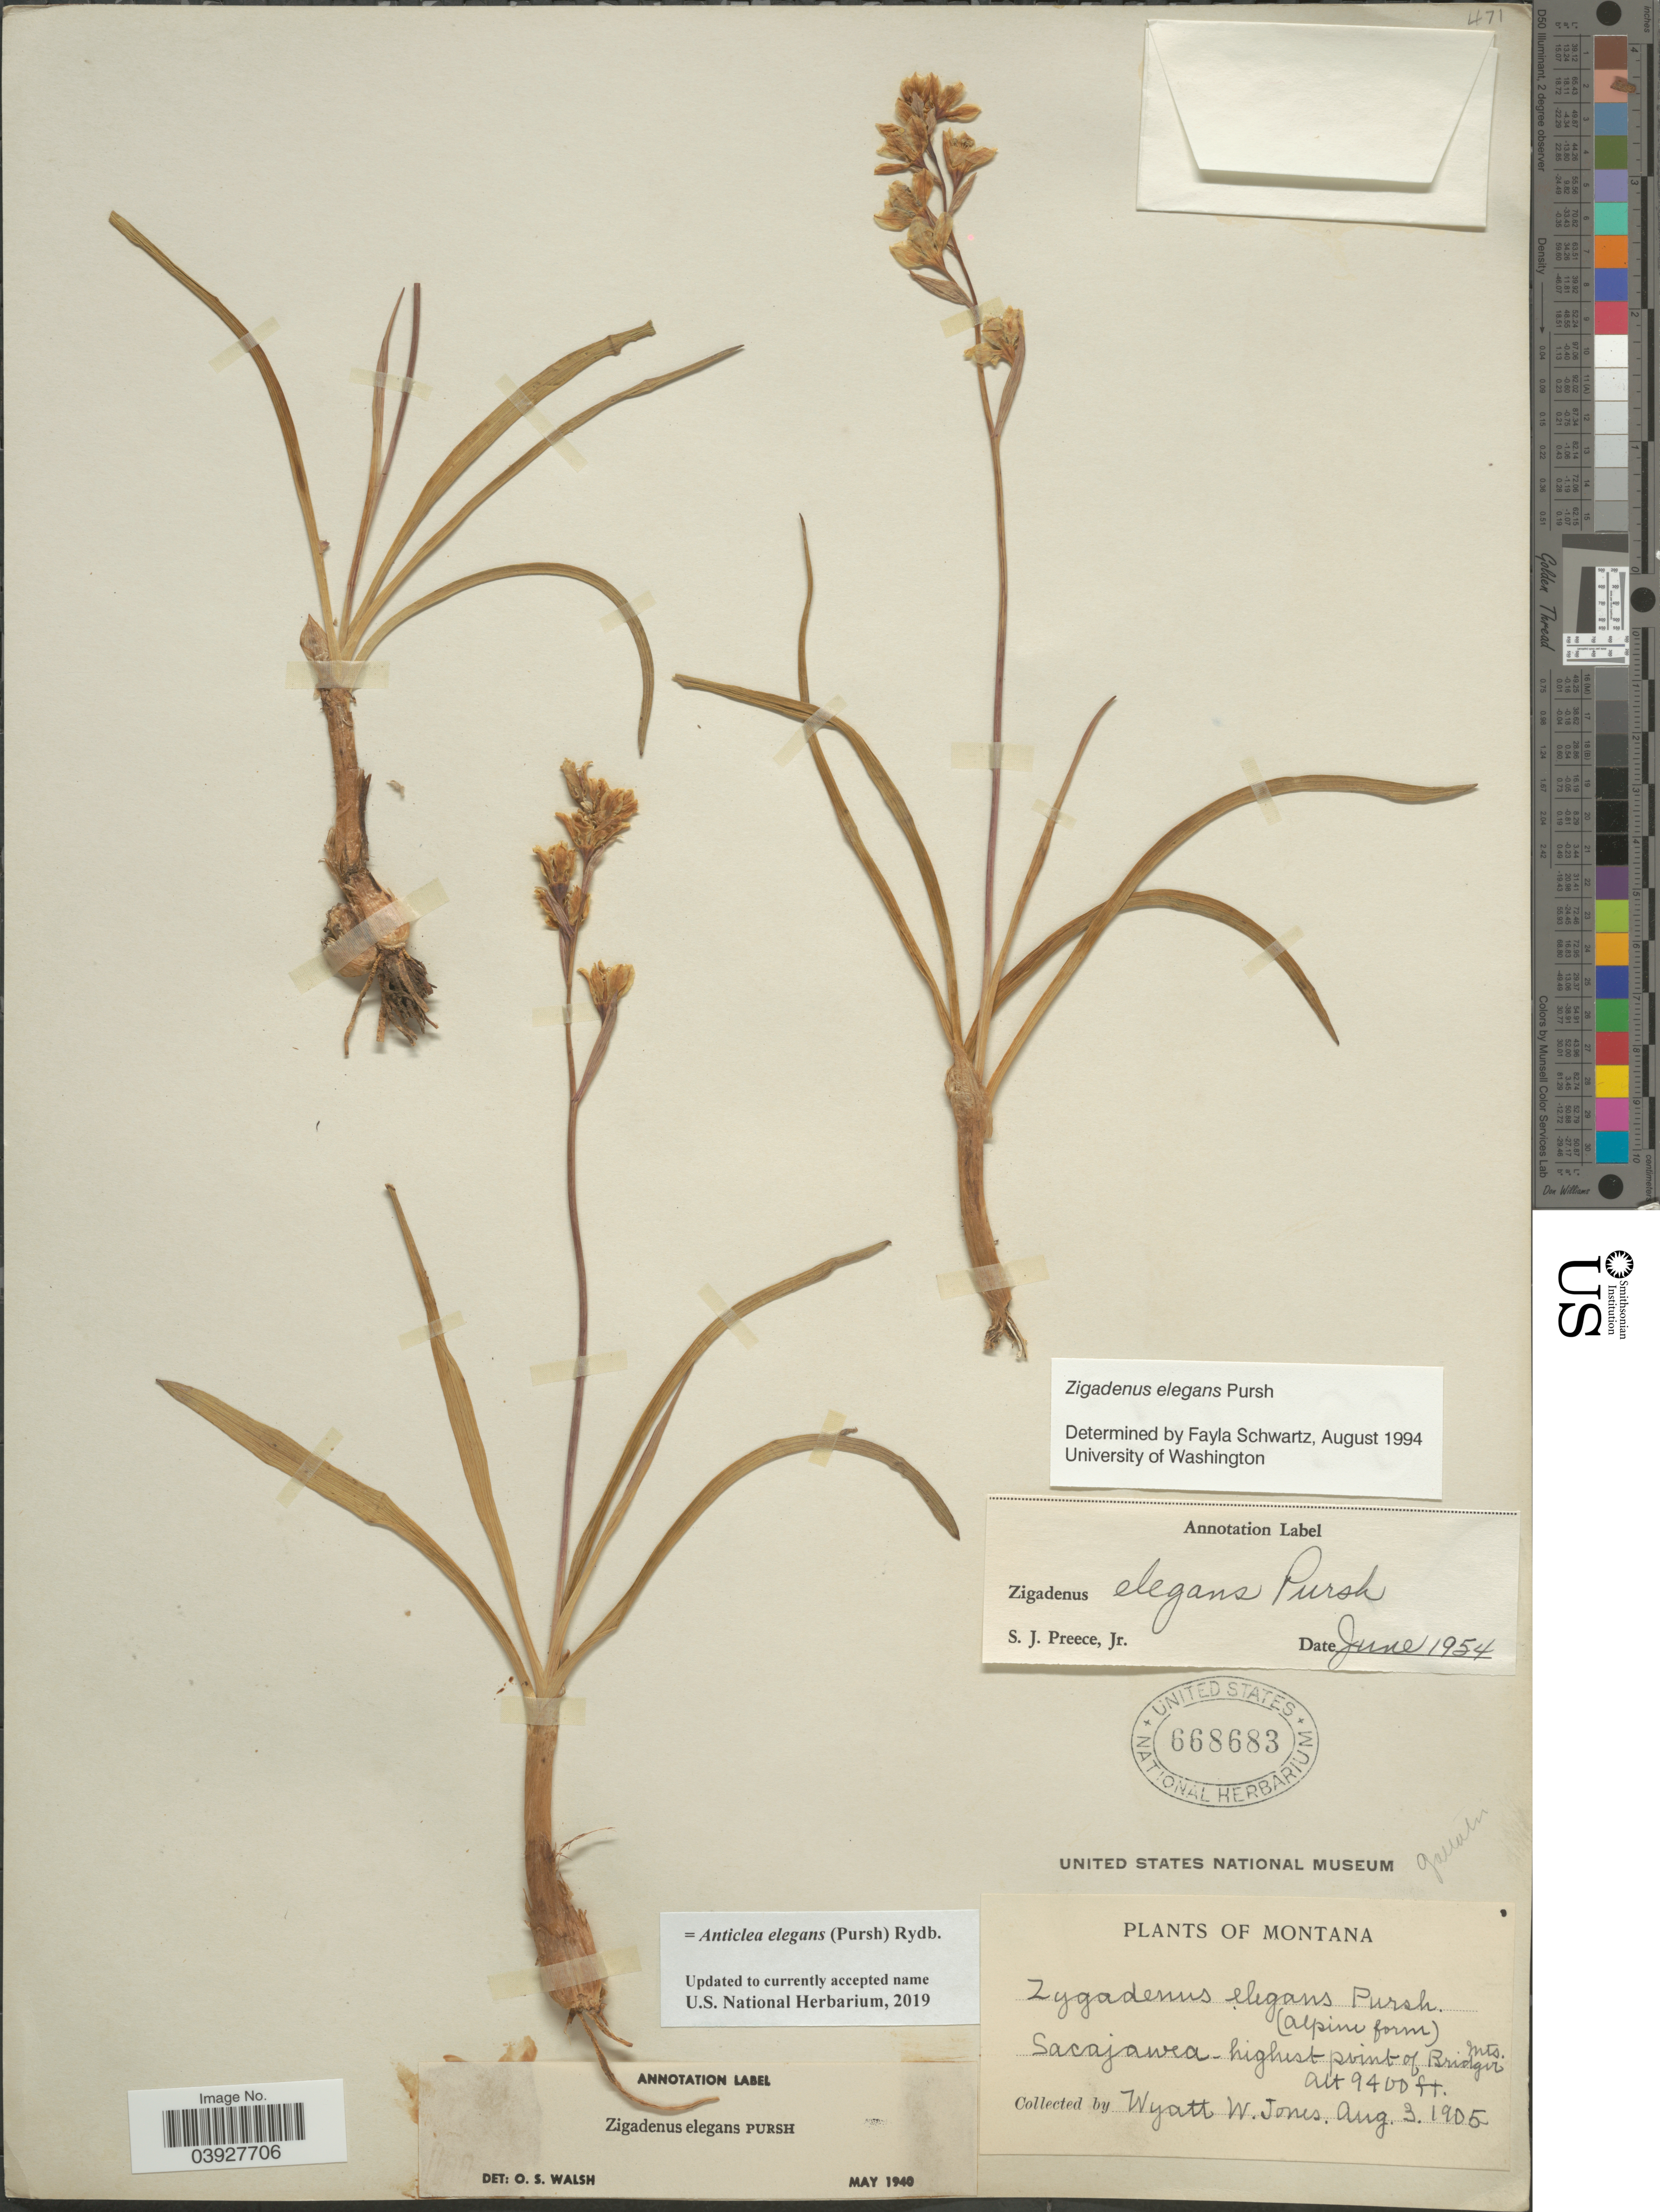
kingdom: Plantae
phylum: Tracheophyta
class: Liliopsida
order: Liliales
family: Melanthiaceae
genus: Anticlea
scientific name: Anticlea elegans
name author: (Pursh) Rydb.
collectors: W. W. Jones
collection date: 1905-08-03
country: United States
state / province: Montana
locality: Sacajawea-highest point of Bridger Mts.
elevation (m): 2865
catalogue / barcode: US 668683